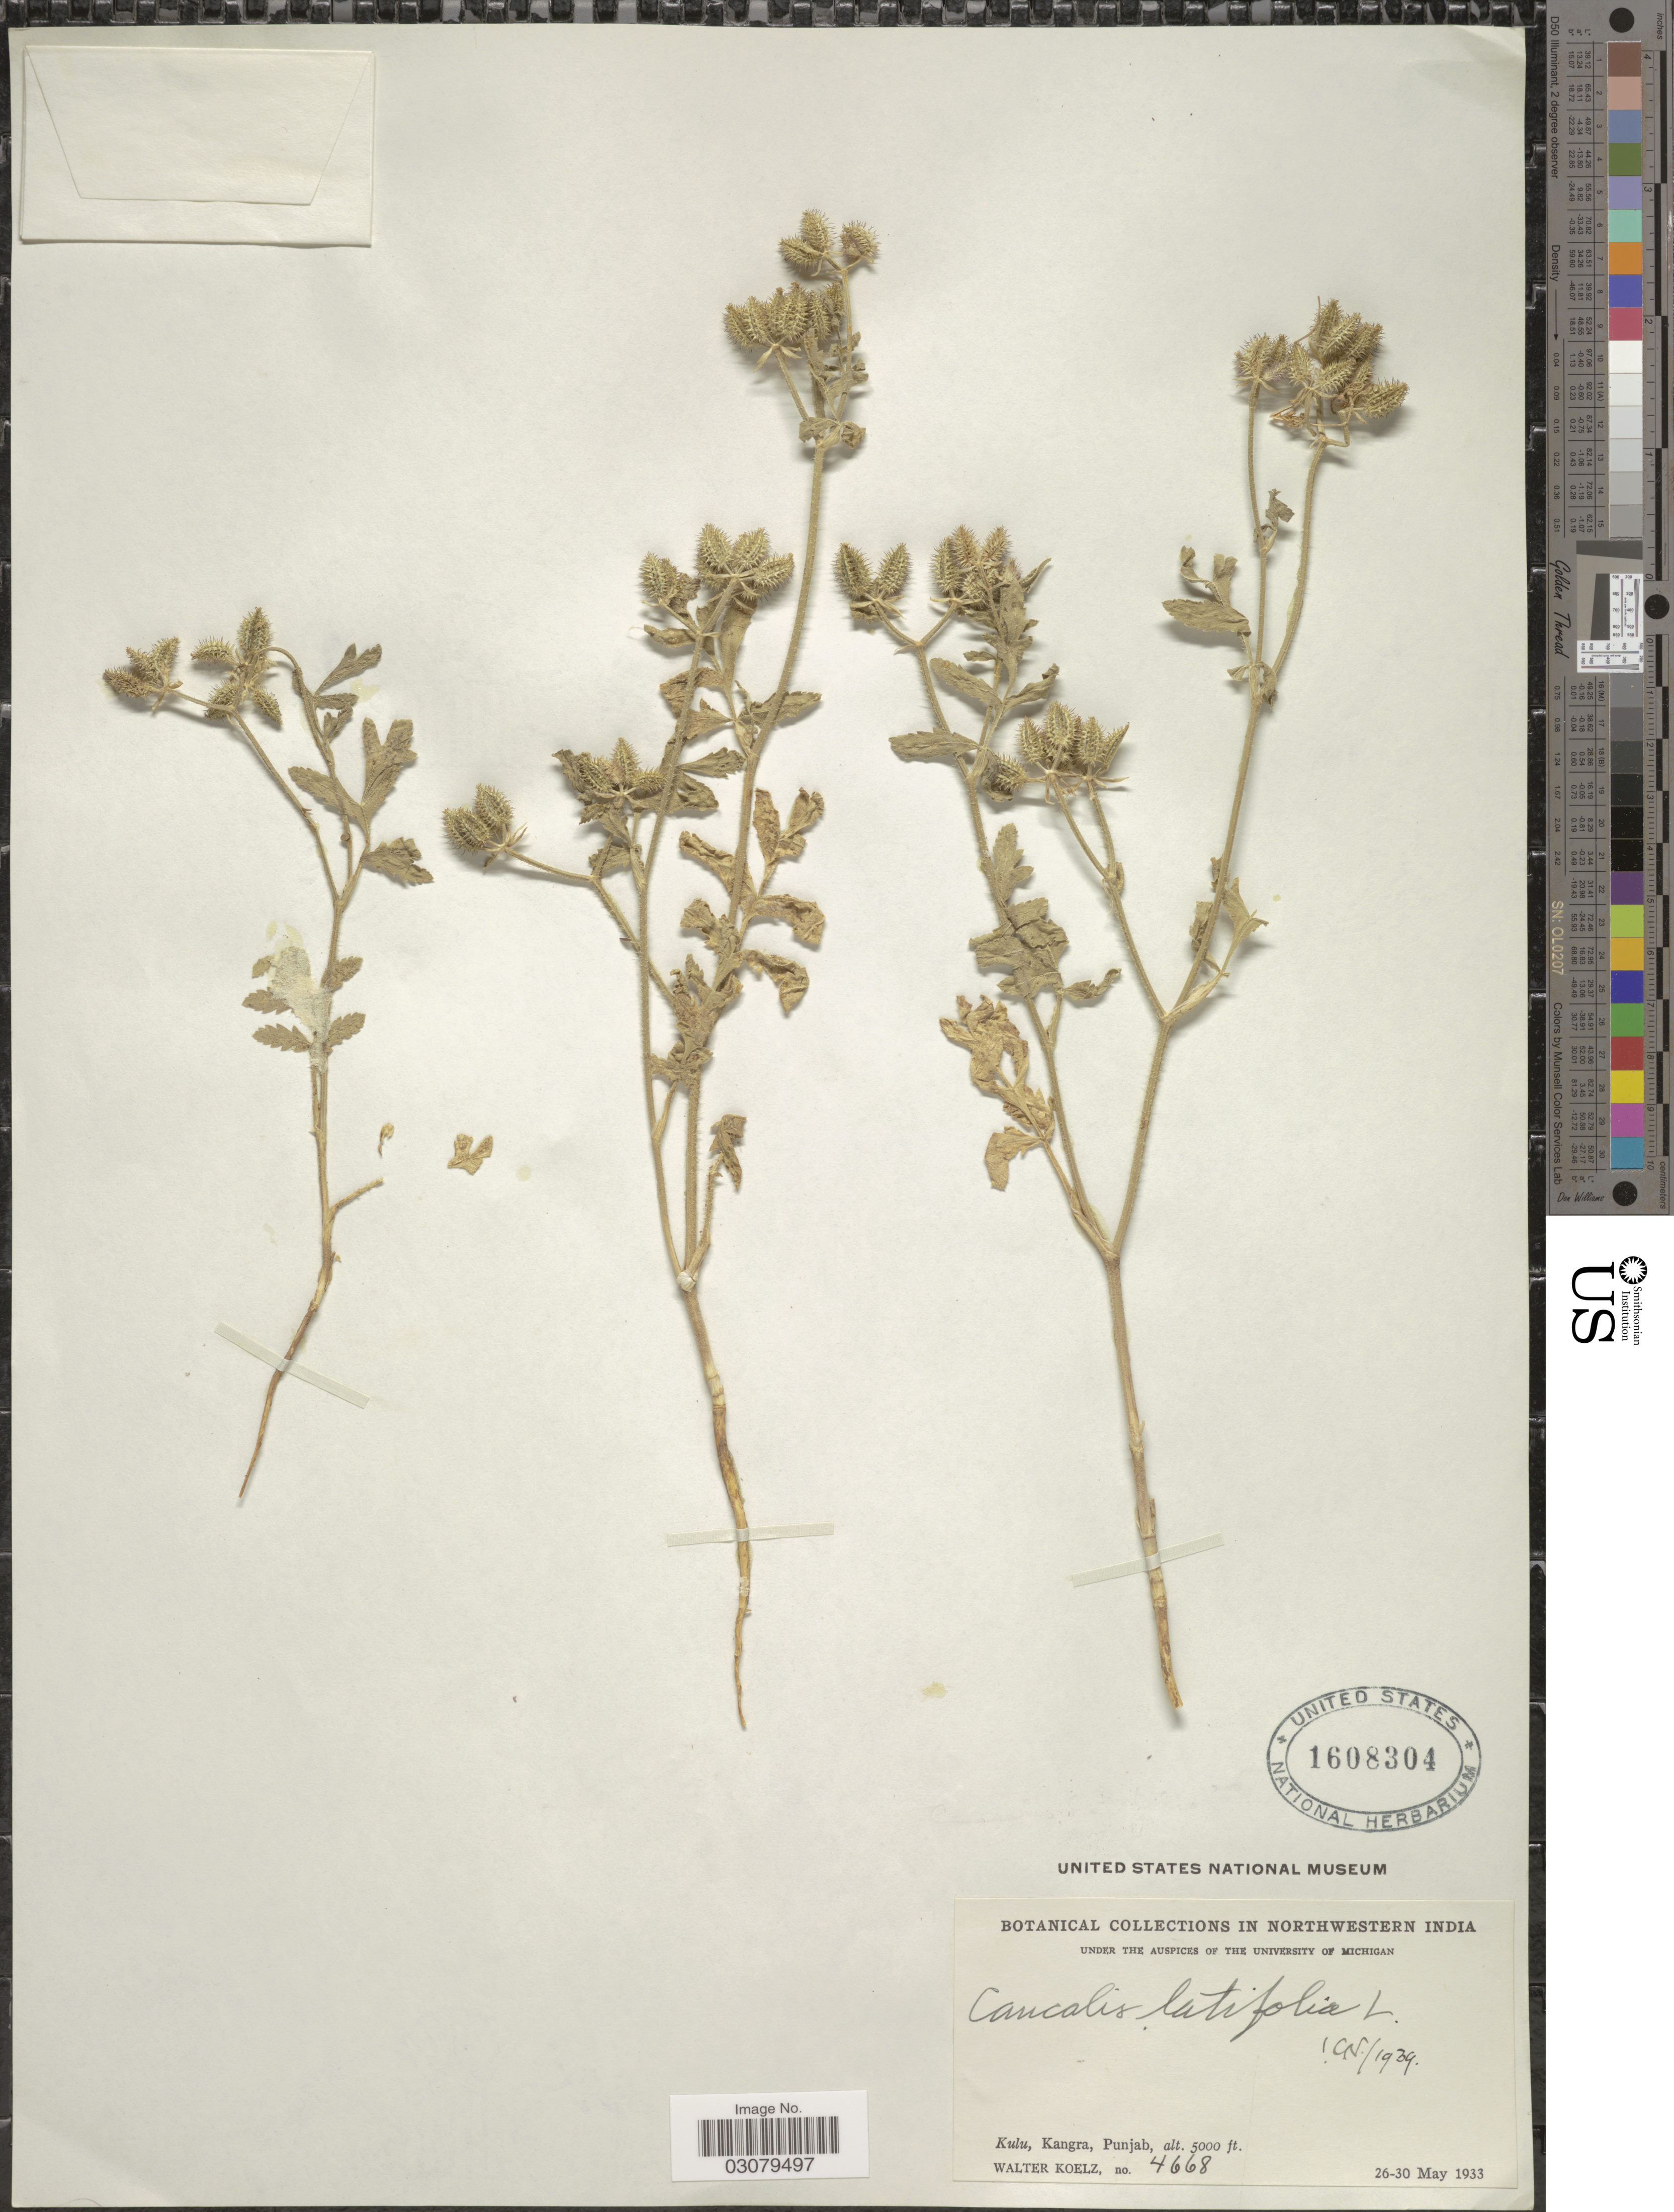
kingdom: Plantae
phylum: Tracheophyta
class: Magnoliopsida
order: Apiales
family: Apiaceae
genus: Turgenia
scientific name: Turgenia latifolia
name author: Hoffm.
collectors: W. N. Koelz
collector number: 4668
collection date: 1933-05-26/1933-05-30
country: India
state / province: Punjab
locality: Northwestern India. Kulu, Kangra.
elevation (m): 1524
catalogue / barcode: US 1608304